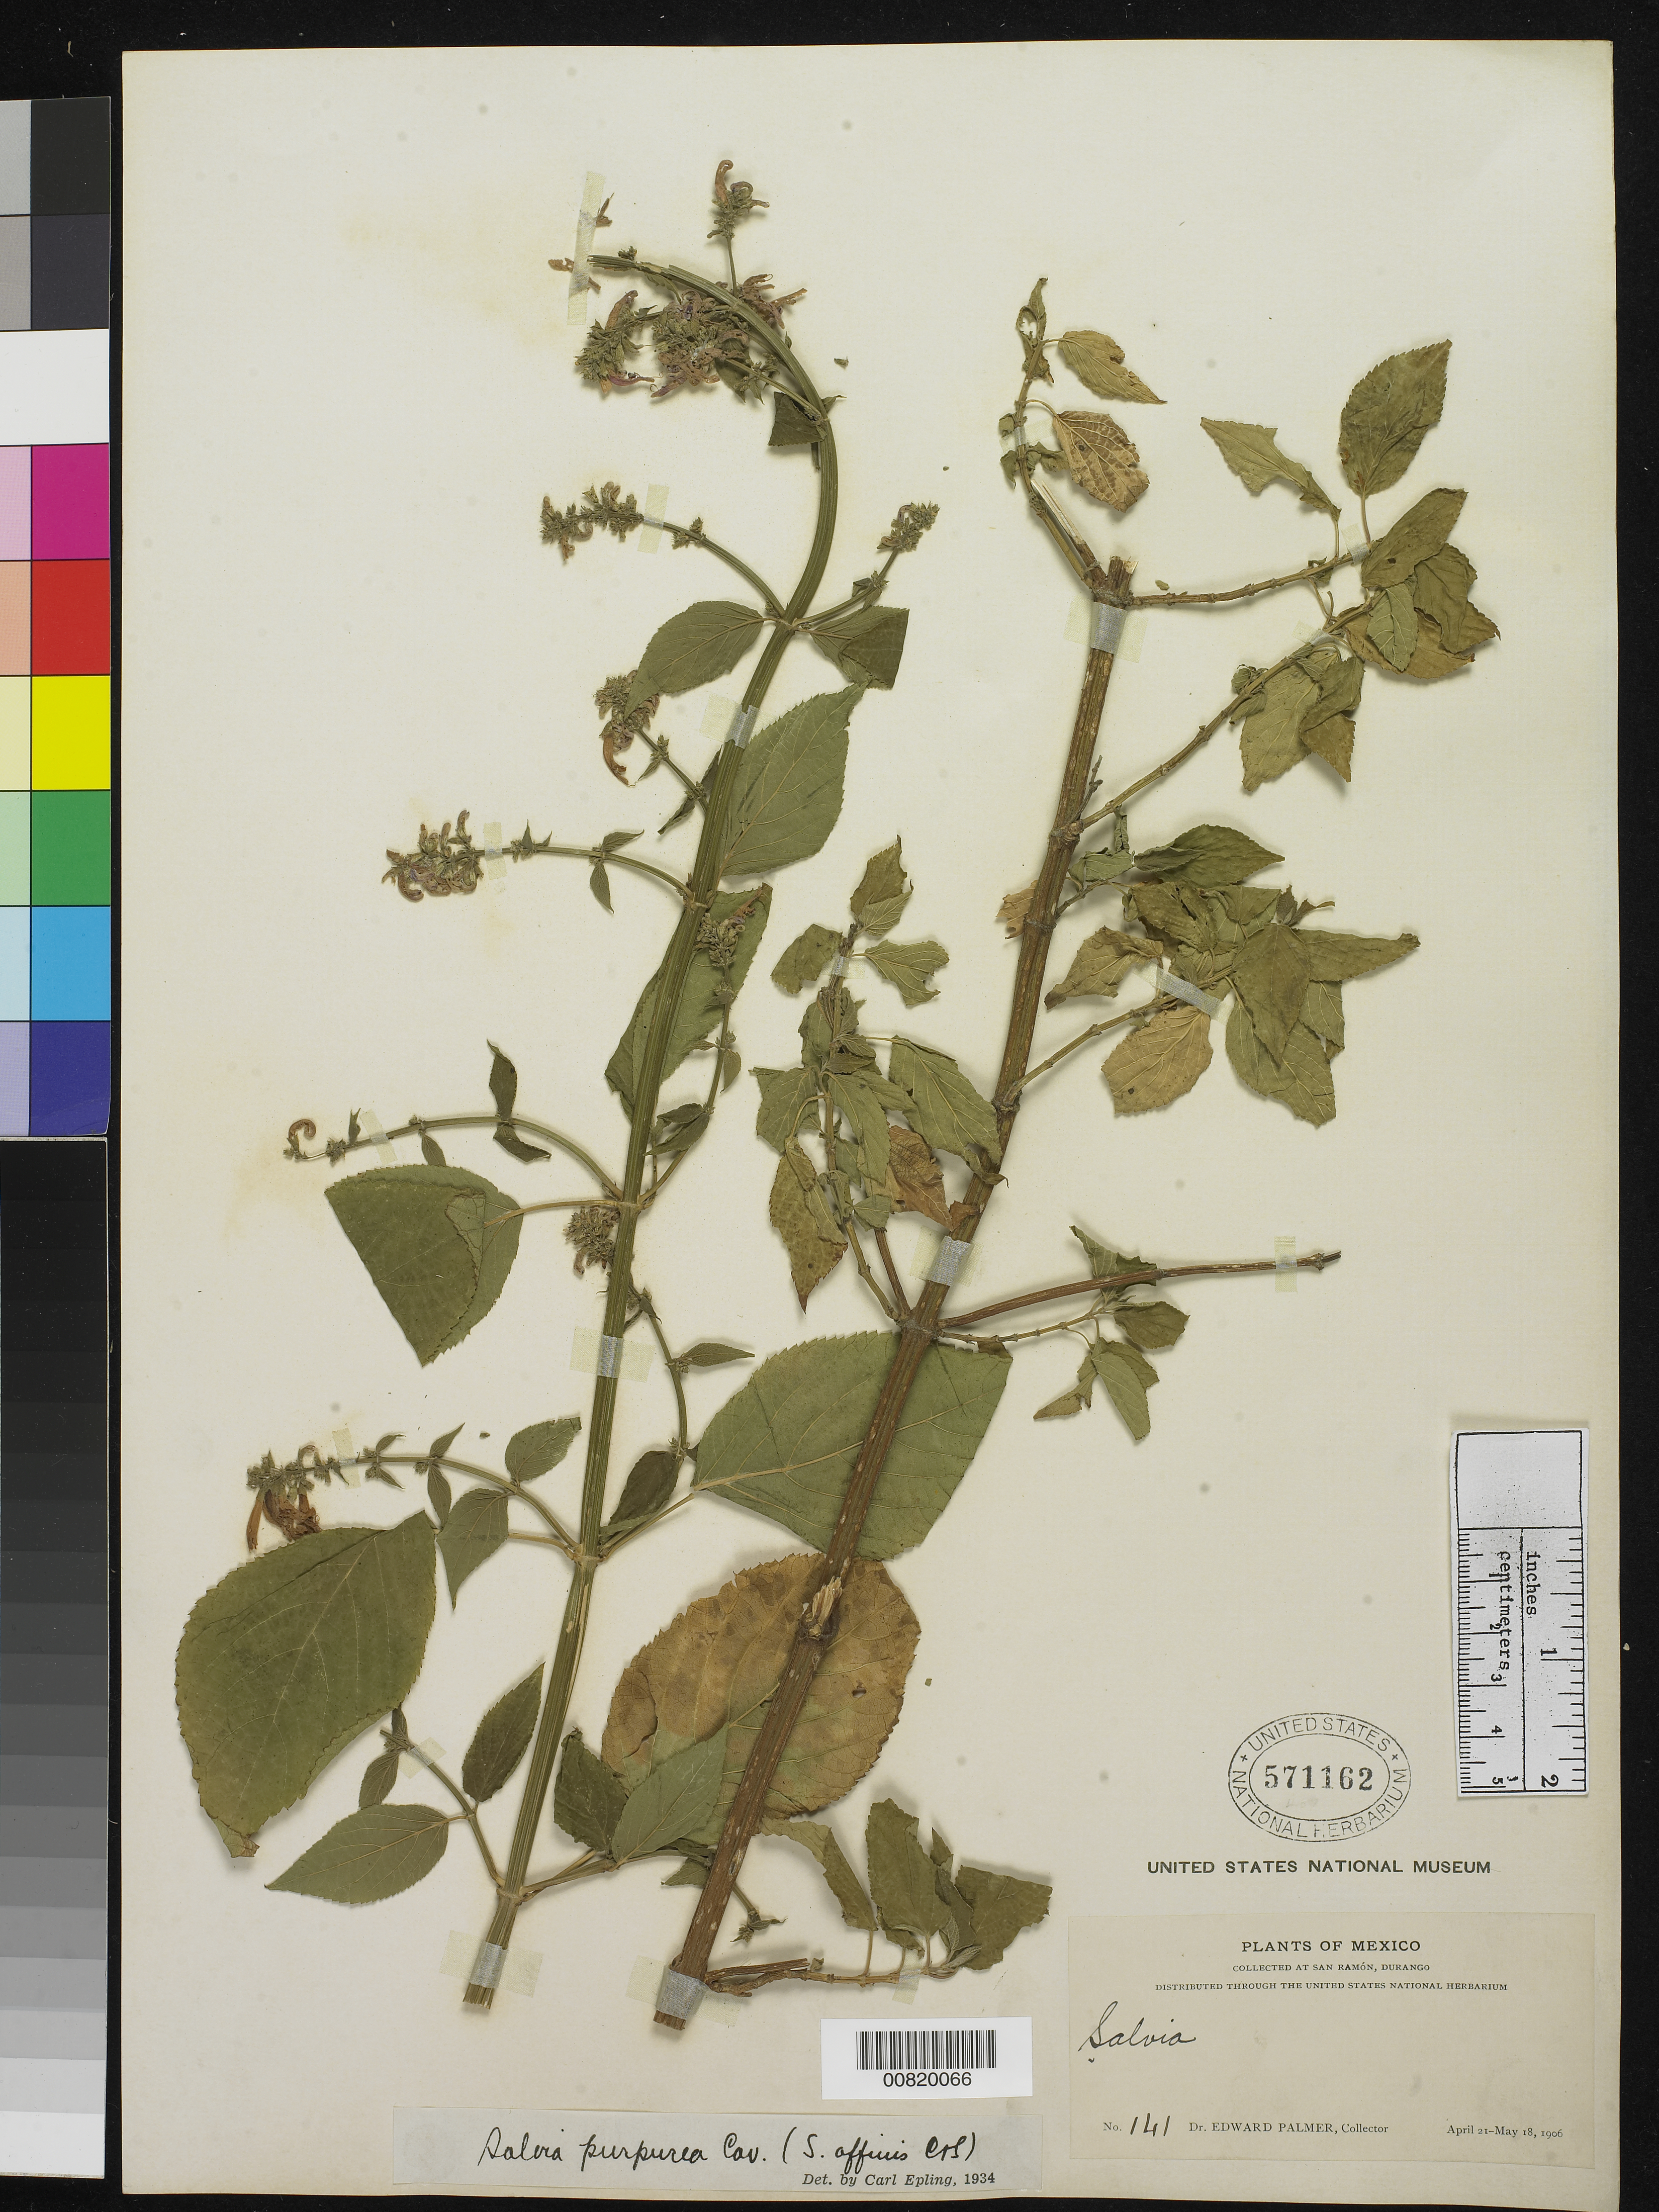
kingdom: Plantae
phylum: Tracheophyta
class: Magnoliopsida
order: Lamiales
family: Lamiaceae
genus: Salvia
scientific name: Salvia purpurea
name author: Cav.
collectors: E. Palmer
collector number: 141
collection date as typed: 21 Apr 1906 to 18 May 1906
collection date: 1906-04-21/1906-05-18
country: Mexico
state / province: Durango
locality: San Ramón, Durango.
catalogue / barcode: US 571162